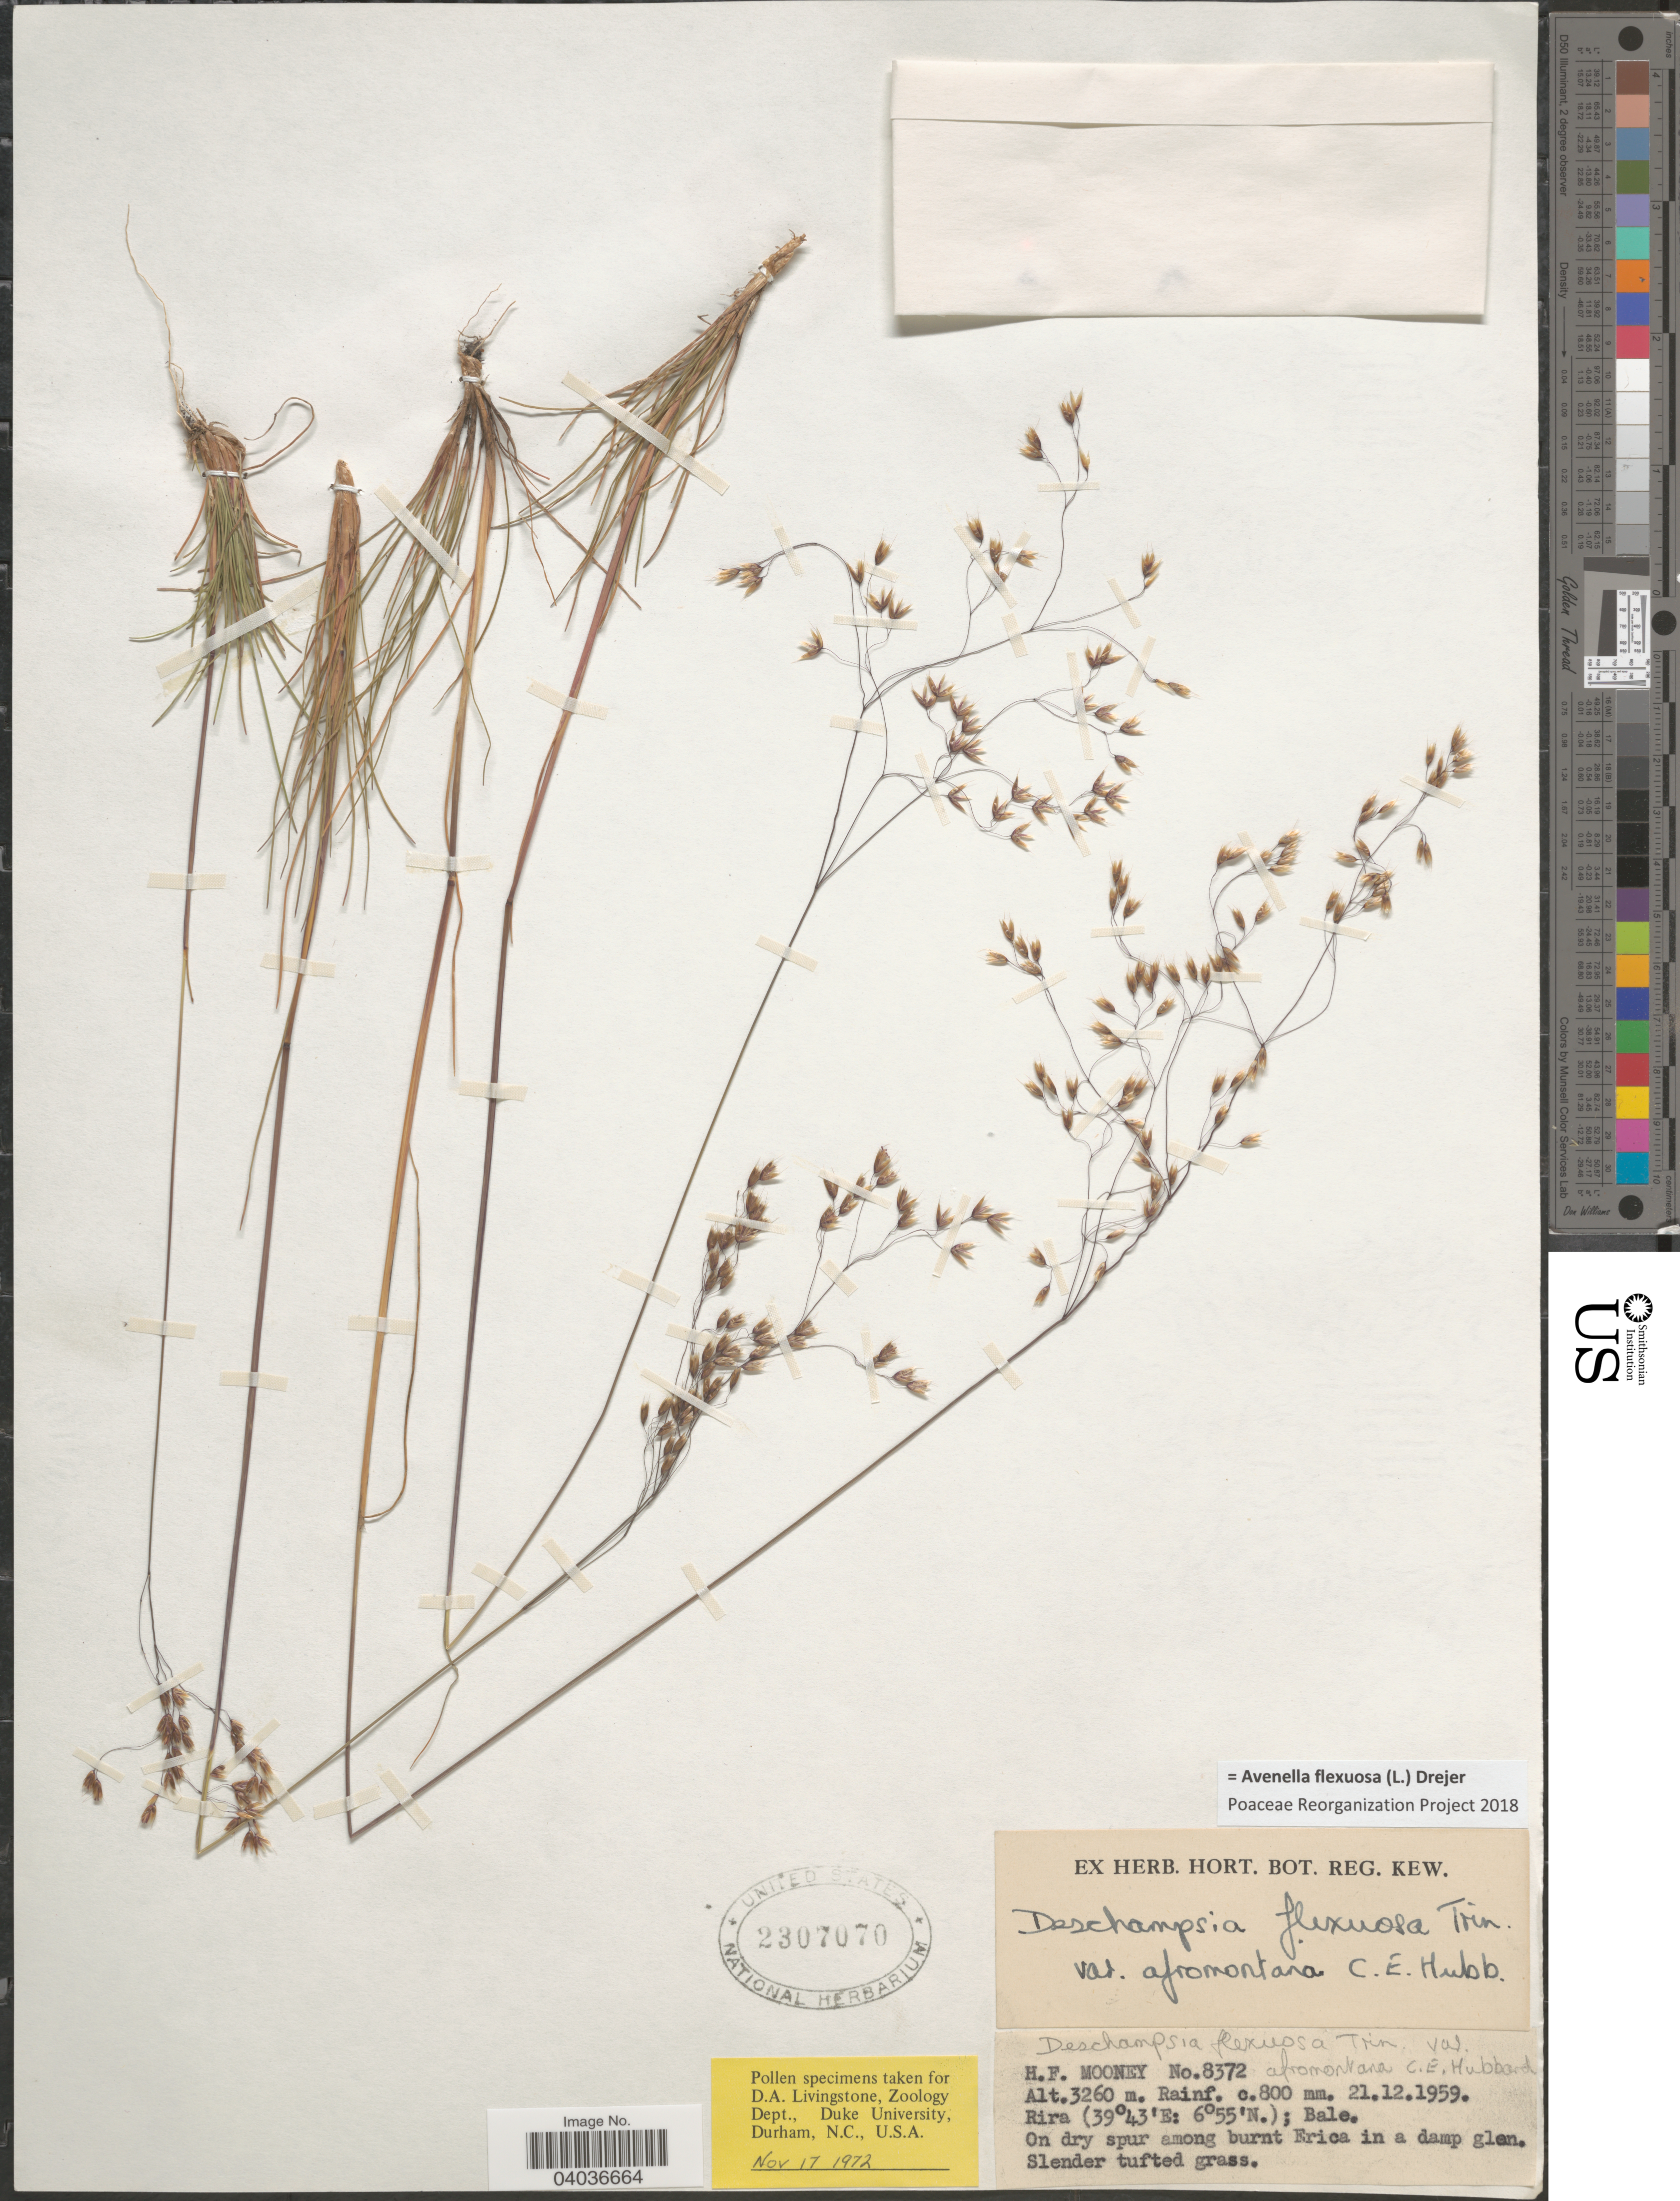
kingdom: Plantae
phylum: Tracheophyta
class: Liliopsida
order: Poales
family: Poaceae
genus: Avenella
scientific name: Avenella flexuosa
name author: (L.) Drejer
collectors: H. Mooney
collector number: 8372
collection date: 1959-12-21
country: Ethiopia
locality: Rira; Bale. On dry spur among burnt Erica in a damp glen.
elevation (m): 3260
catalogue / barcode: US 2307070